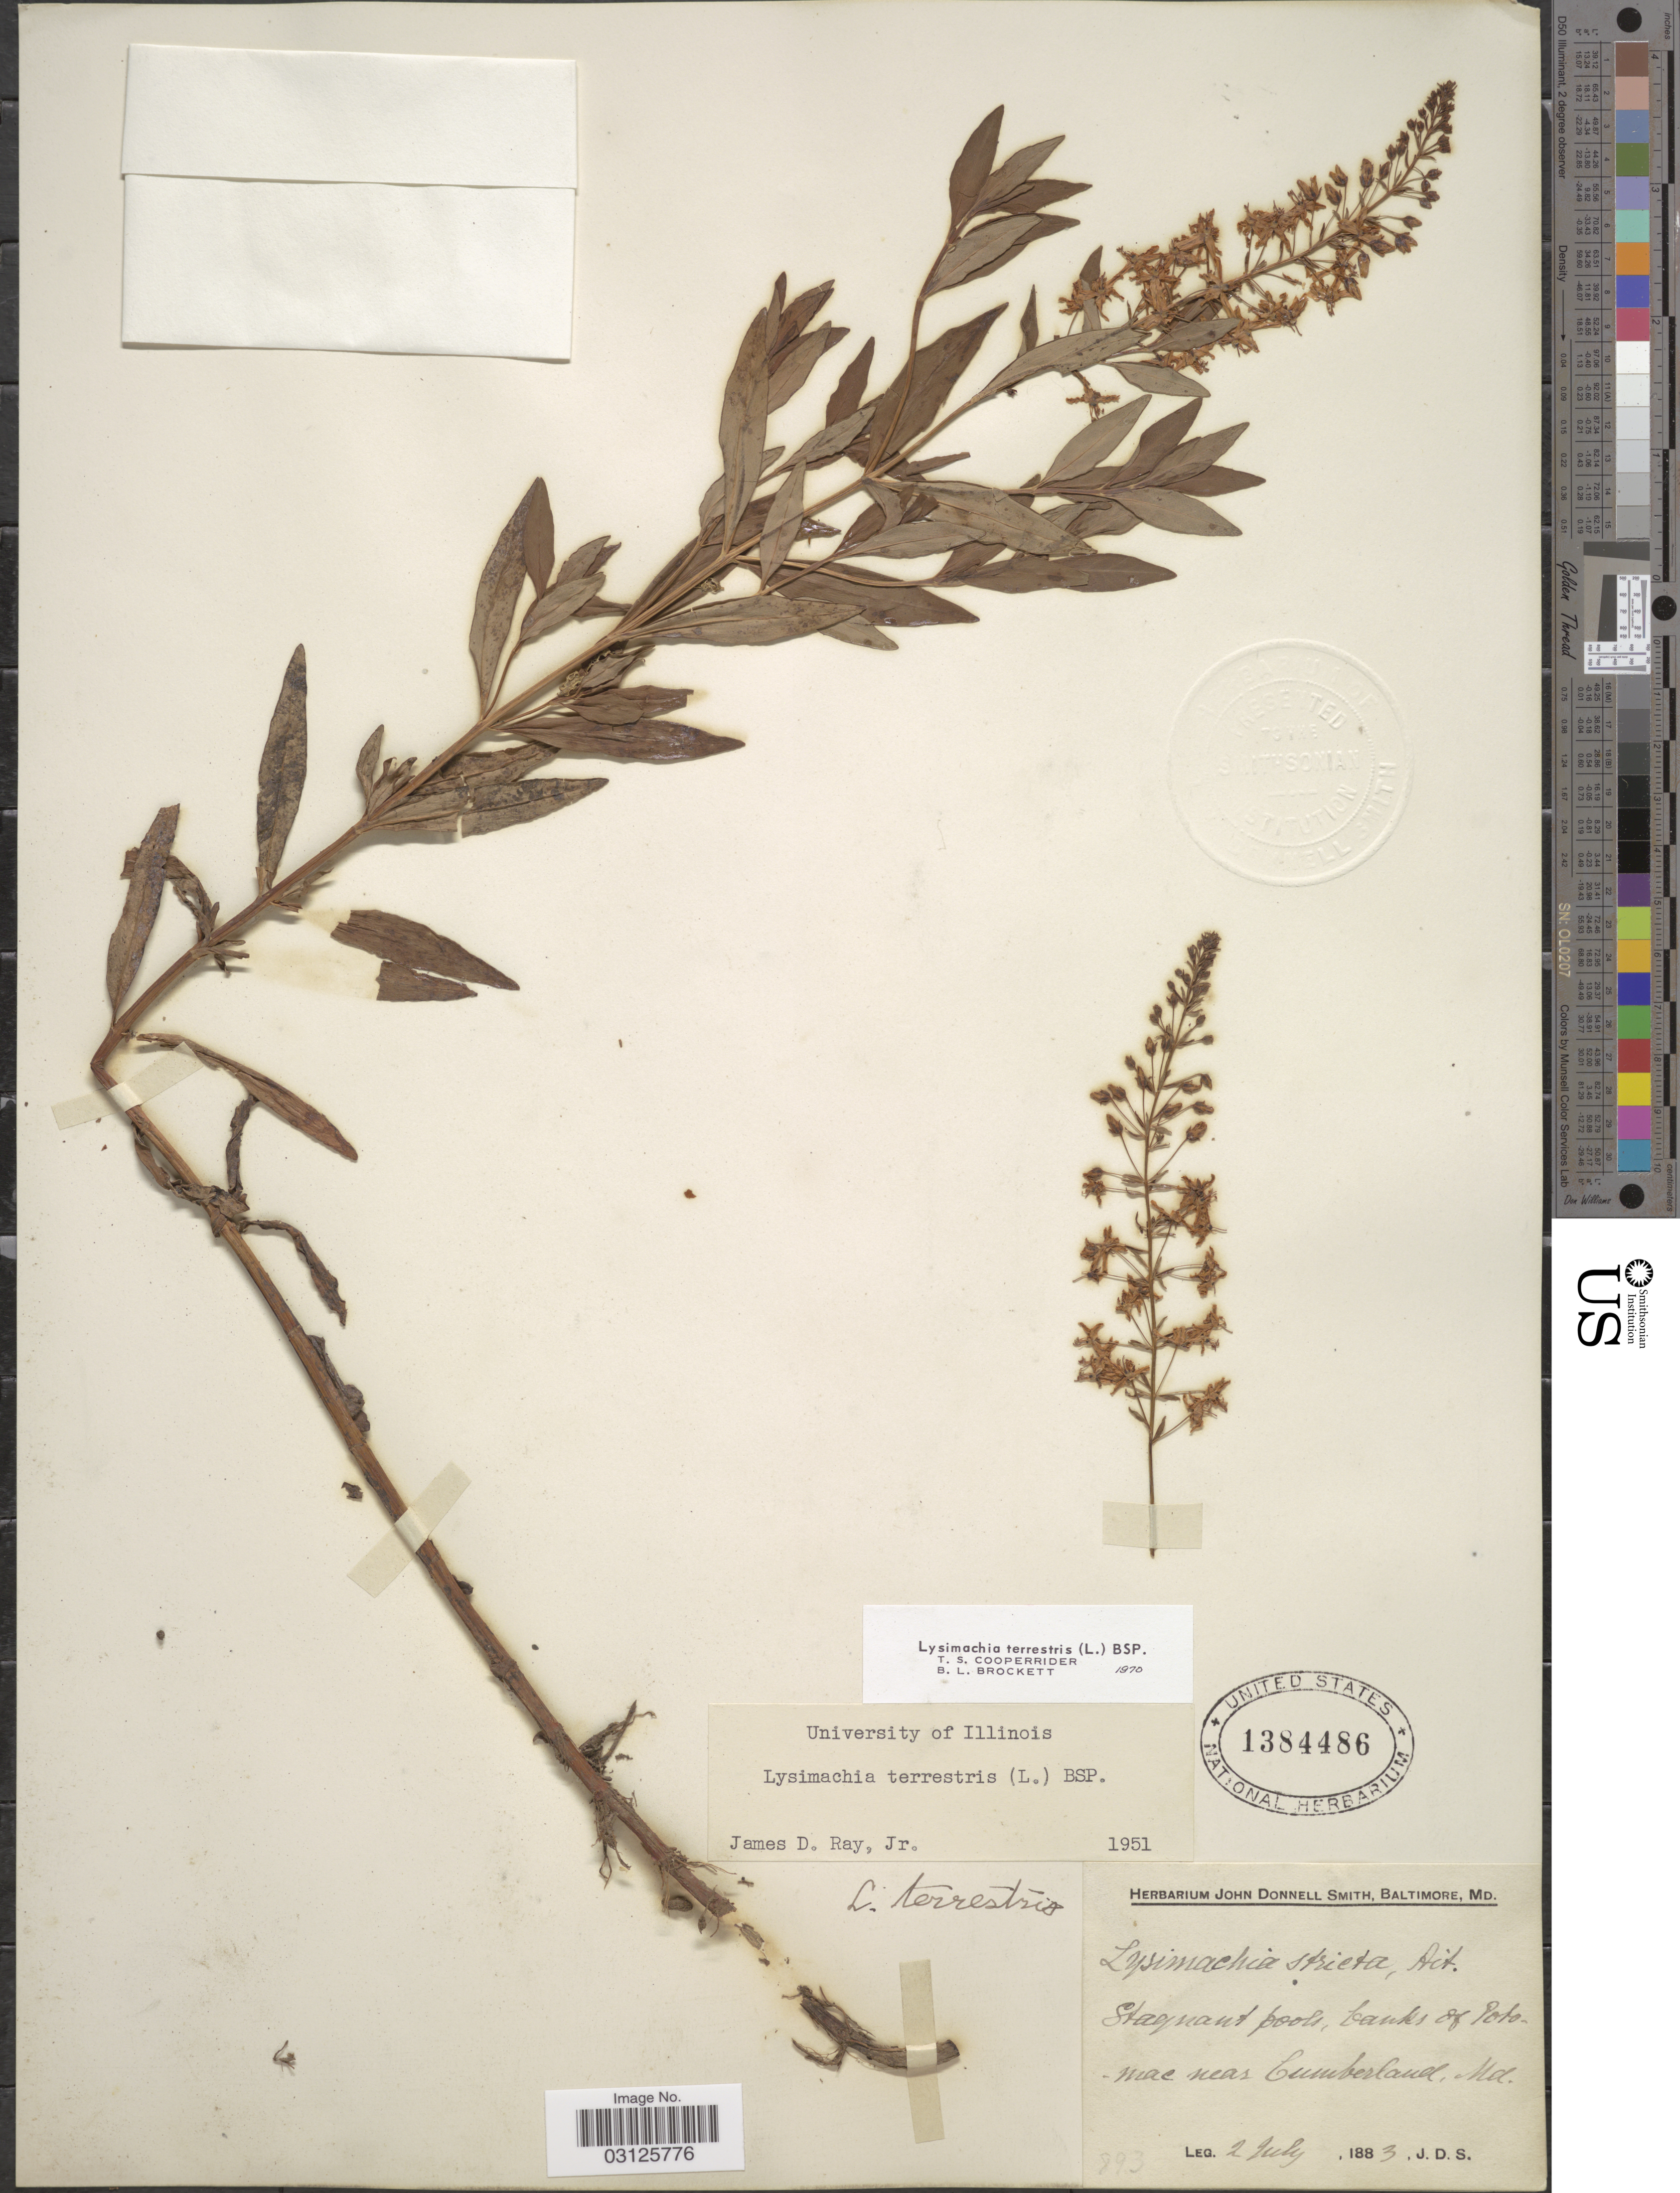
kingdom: Plantae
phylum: Tracheophyta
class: Magnoliopsida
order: Ericales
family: Primulaceae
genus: Lysimachia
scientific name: Lysimachia terrestris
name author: (L.) Britton, Stearns & Poggenb.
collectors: J. Donnell Smith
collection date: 1883-07-02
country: United States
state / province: Maryland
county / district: Allegany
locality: Stagnant pools, banks of Poto-mac near Cumberland.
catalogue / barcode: US 1384486